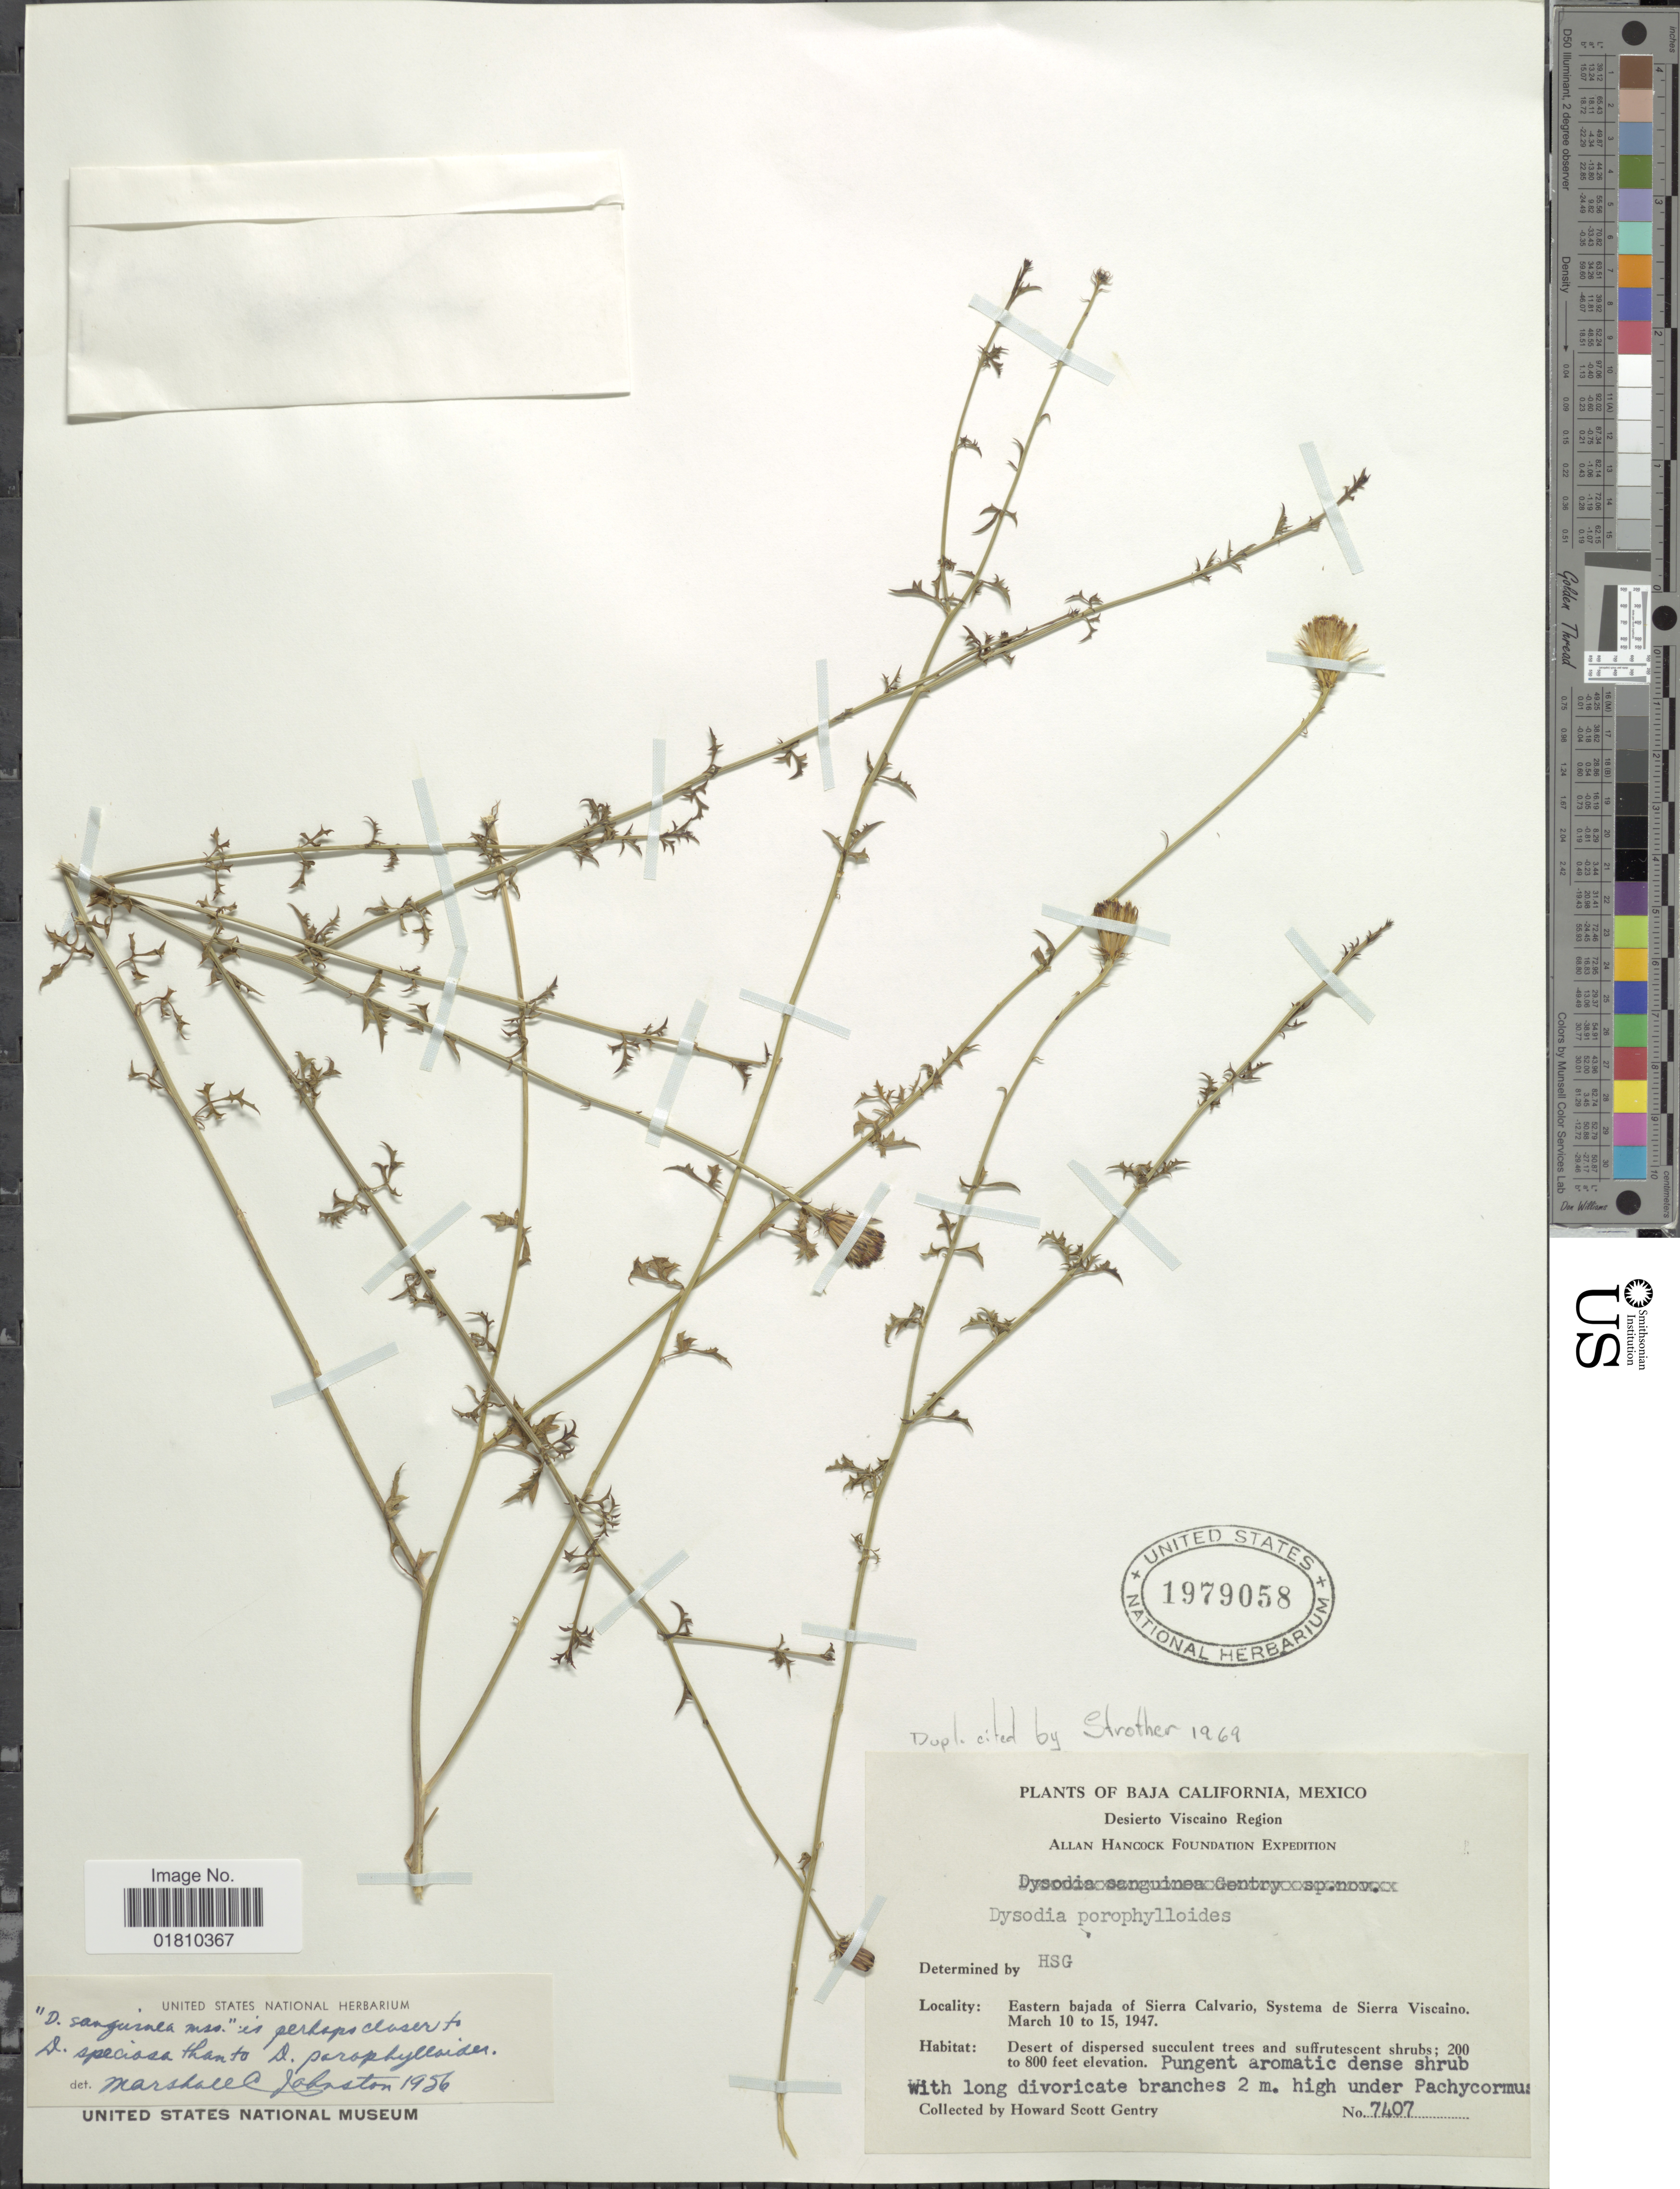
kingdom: Plantae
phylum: Tracheophyta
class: Magnoliopsida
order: Asterales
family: Asteraceae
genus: Adenophyllum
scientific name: Adenophyllum porophylloides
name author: (A. Gray) Strother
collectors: H. S. Gentry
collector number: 7402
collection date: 1947-03-10/1947-03-15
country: Mexico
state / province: Baja California Sur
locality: Desierto Viscaino Region, eastern bajada of Sierra Calvario, Systema de Sierra Viscaino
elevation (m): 61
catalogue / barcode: US 1979058